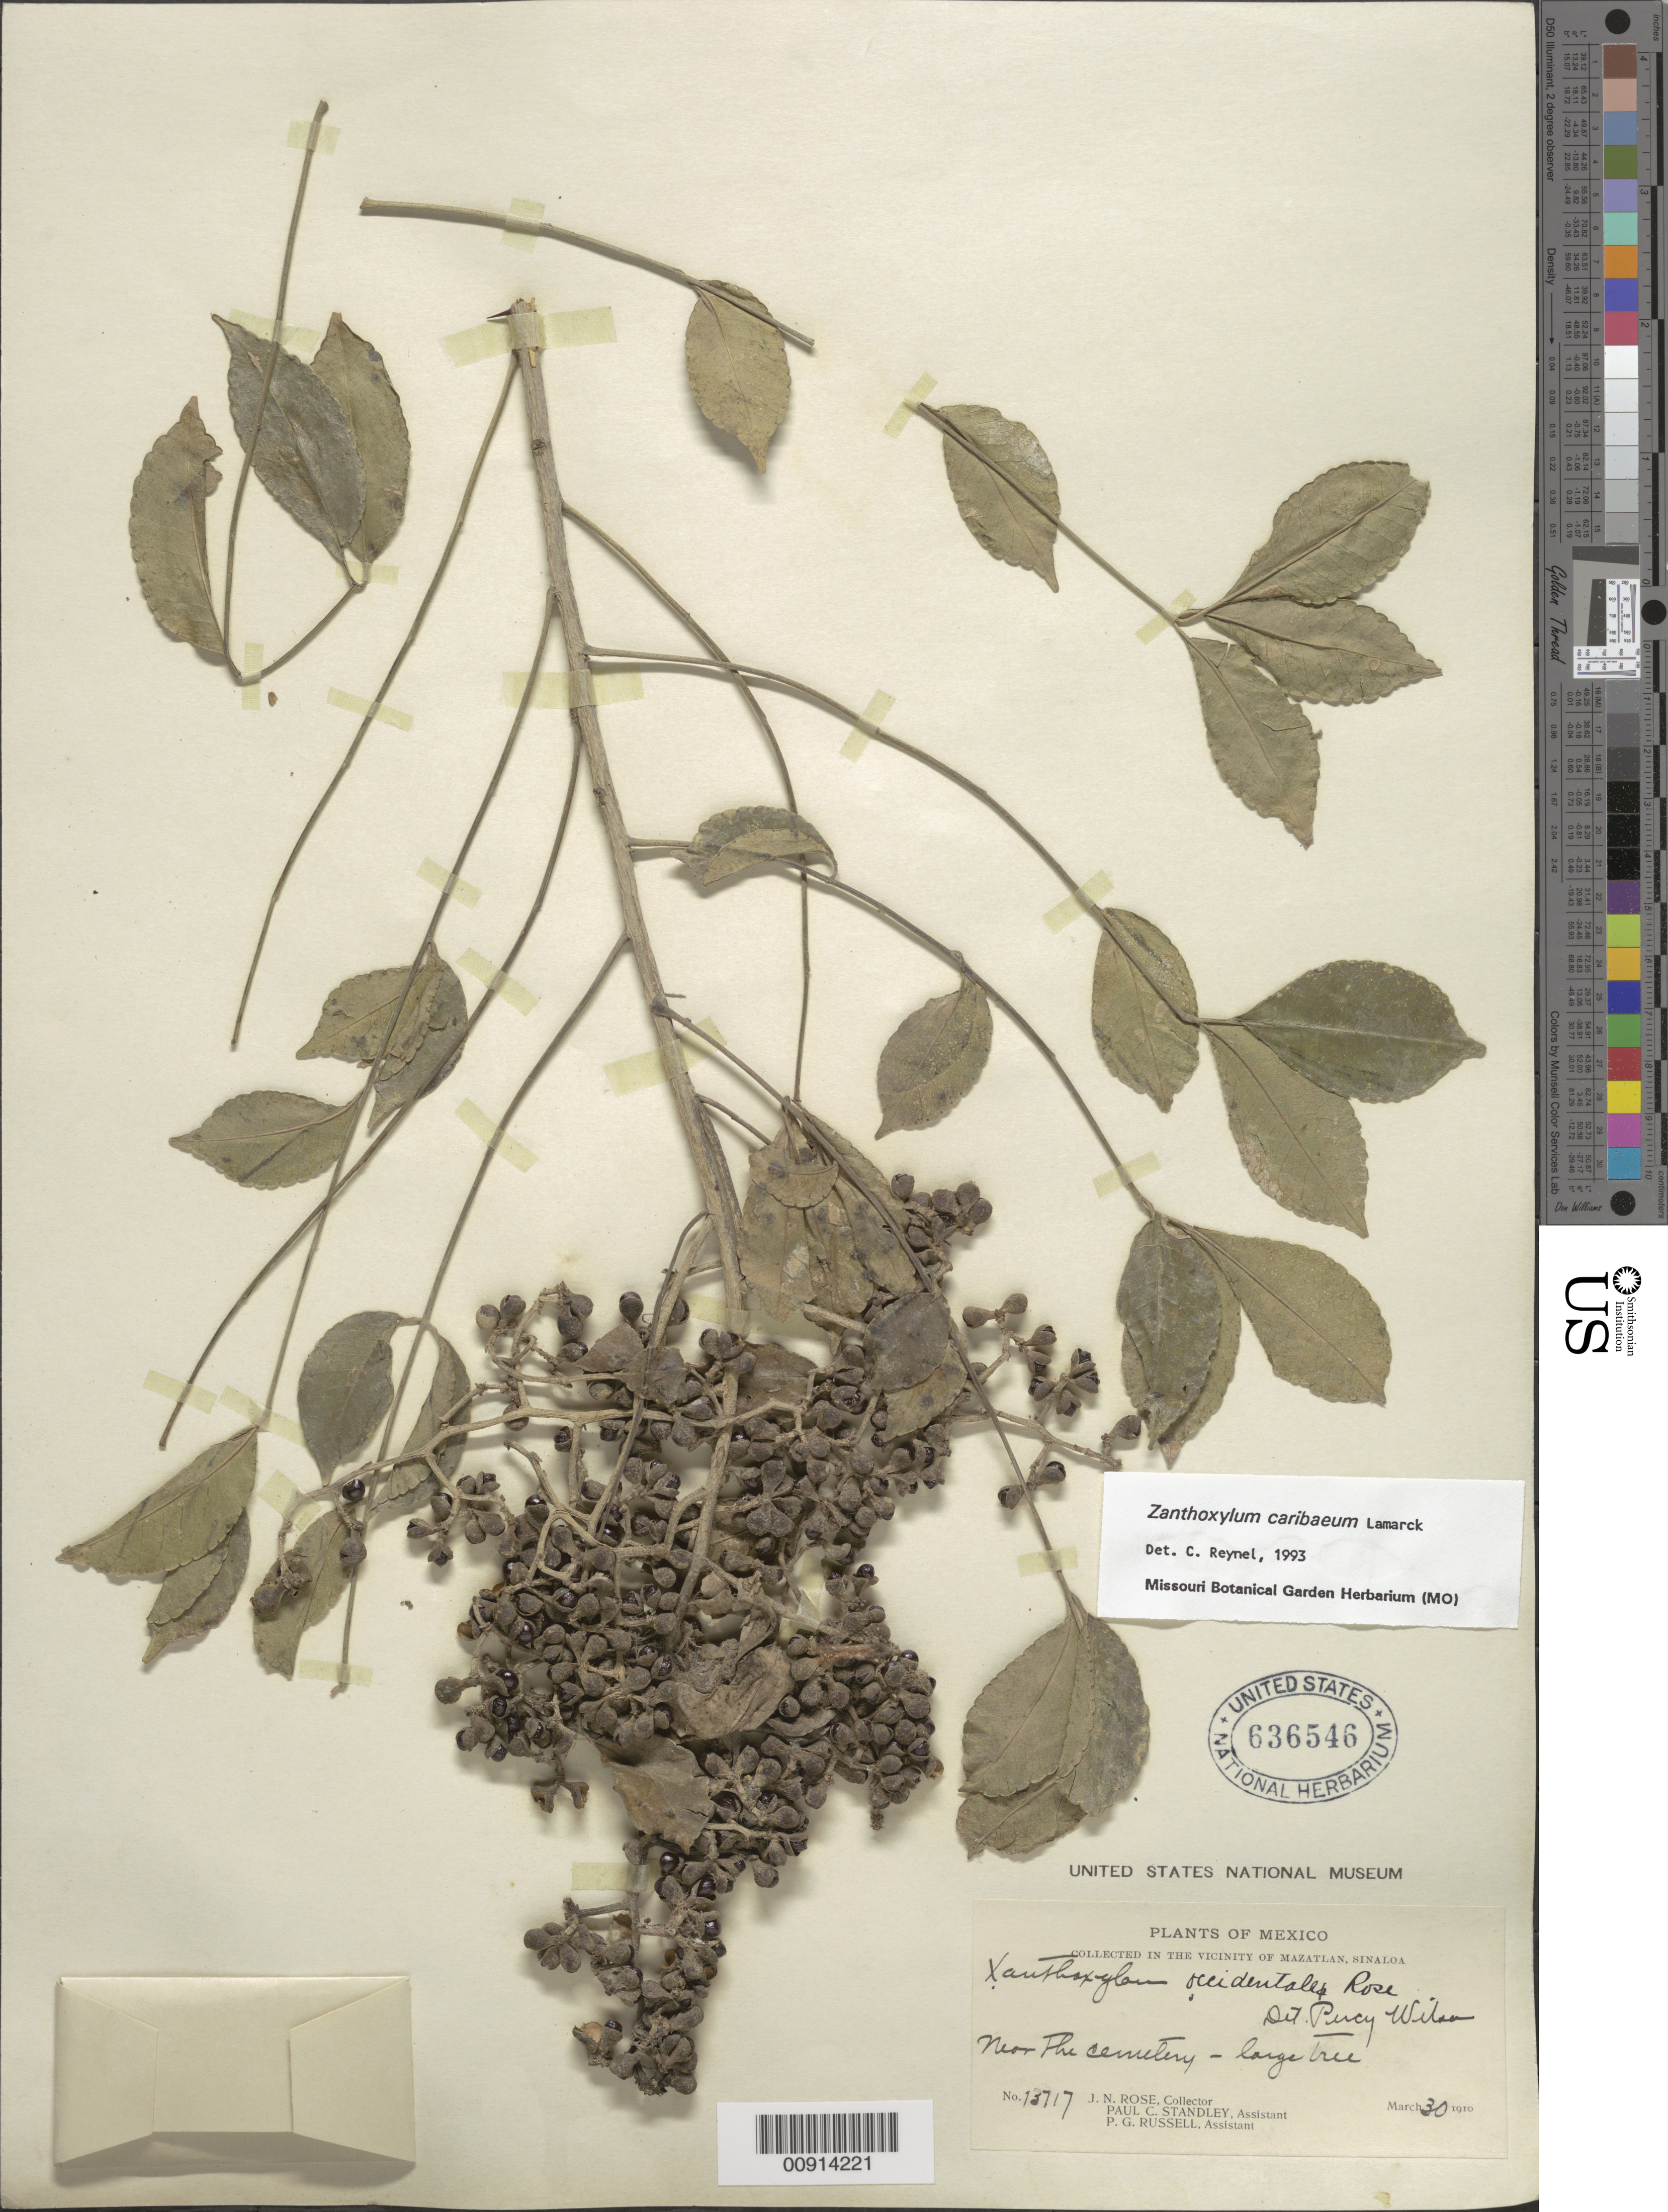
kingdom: Plantae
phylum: Tracheophyta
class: Magnoliopsida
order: Sapindales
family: Rutaceae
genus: Zanthoxylum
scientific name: Zanthoxylum caribaeum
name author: Lam.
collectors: J. N. Rose, P. C. Standley & P. G. Russell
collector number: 13717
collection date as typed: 30 Mar 1910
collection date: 1910-03-30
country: Mexico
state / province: Sinaloa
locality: Near the cemetery. Vicinity of Mazatlán, Sinaloa.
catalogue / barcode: US 636546